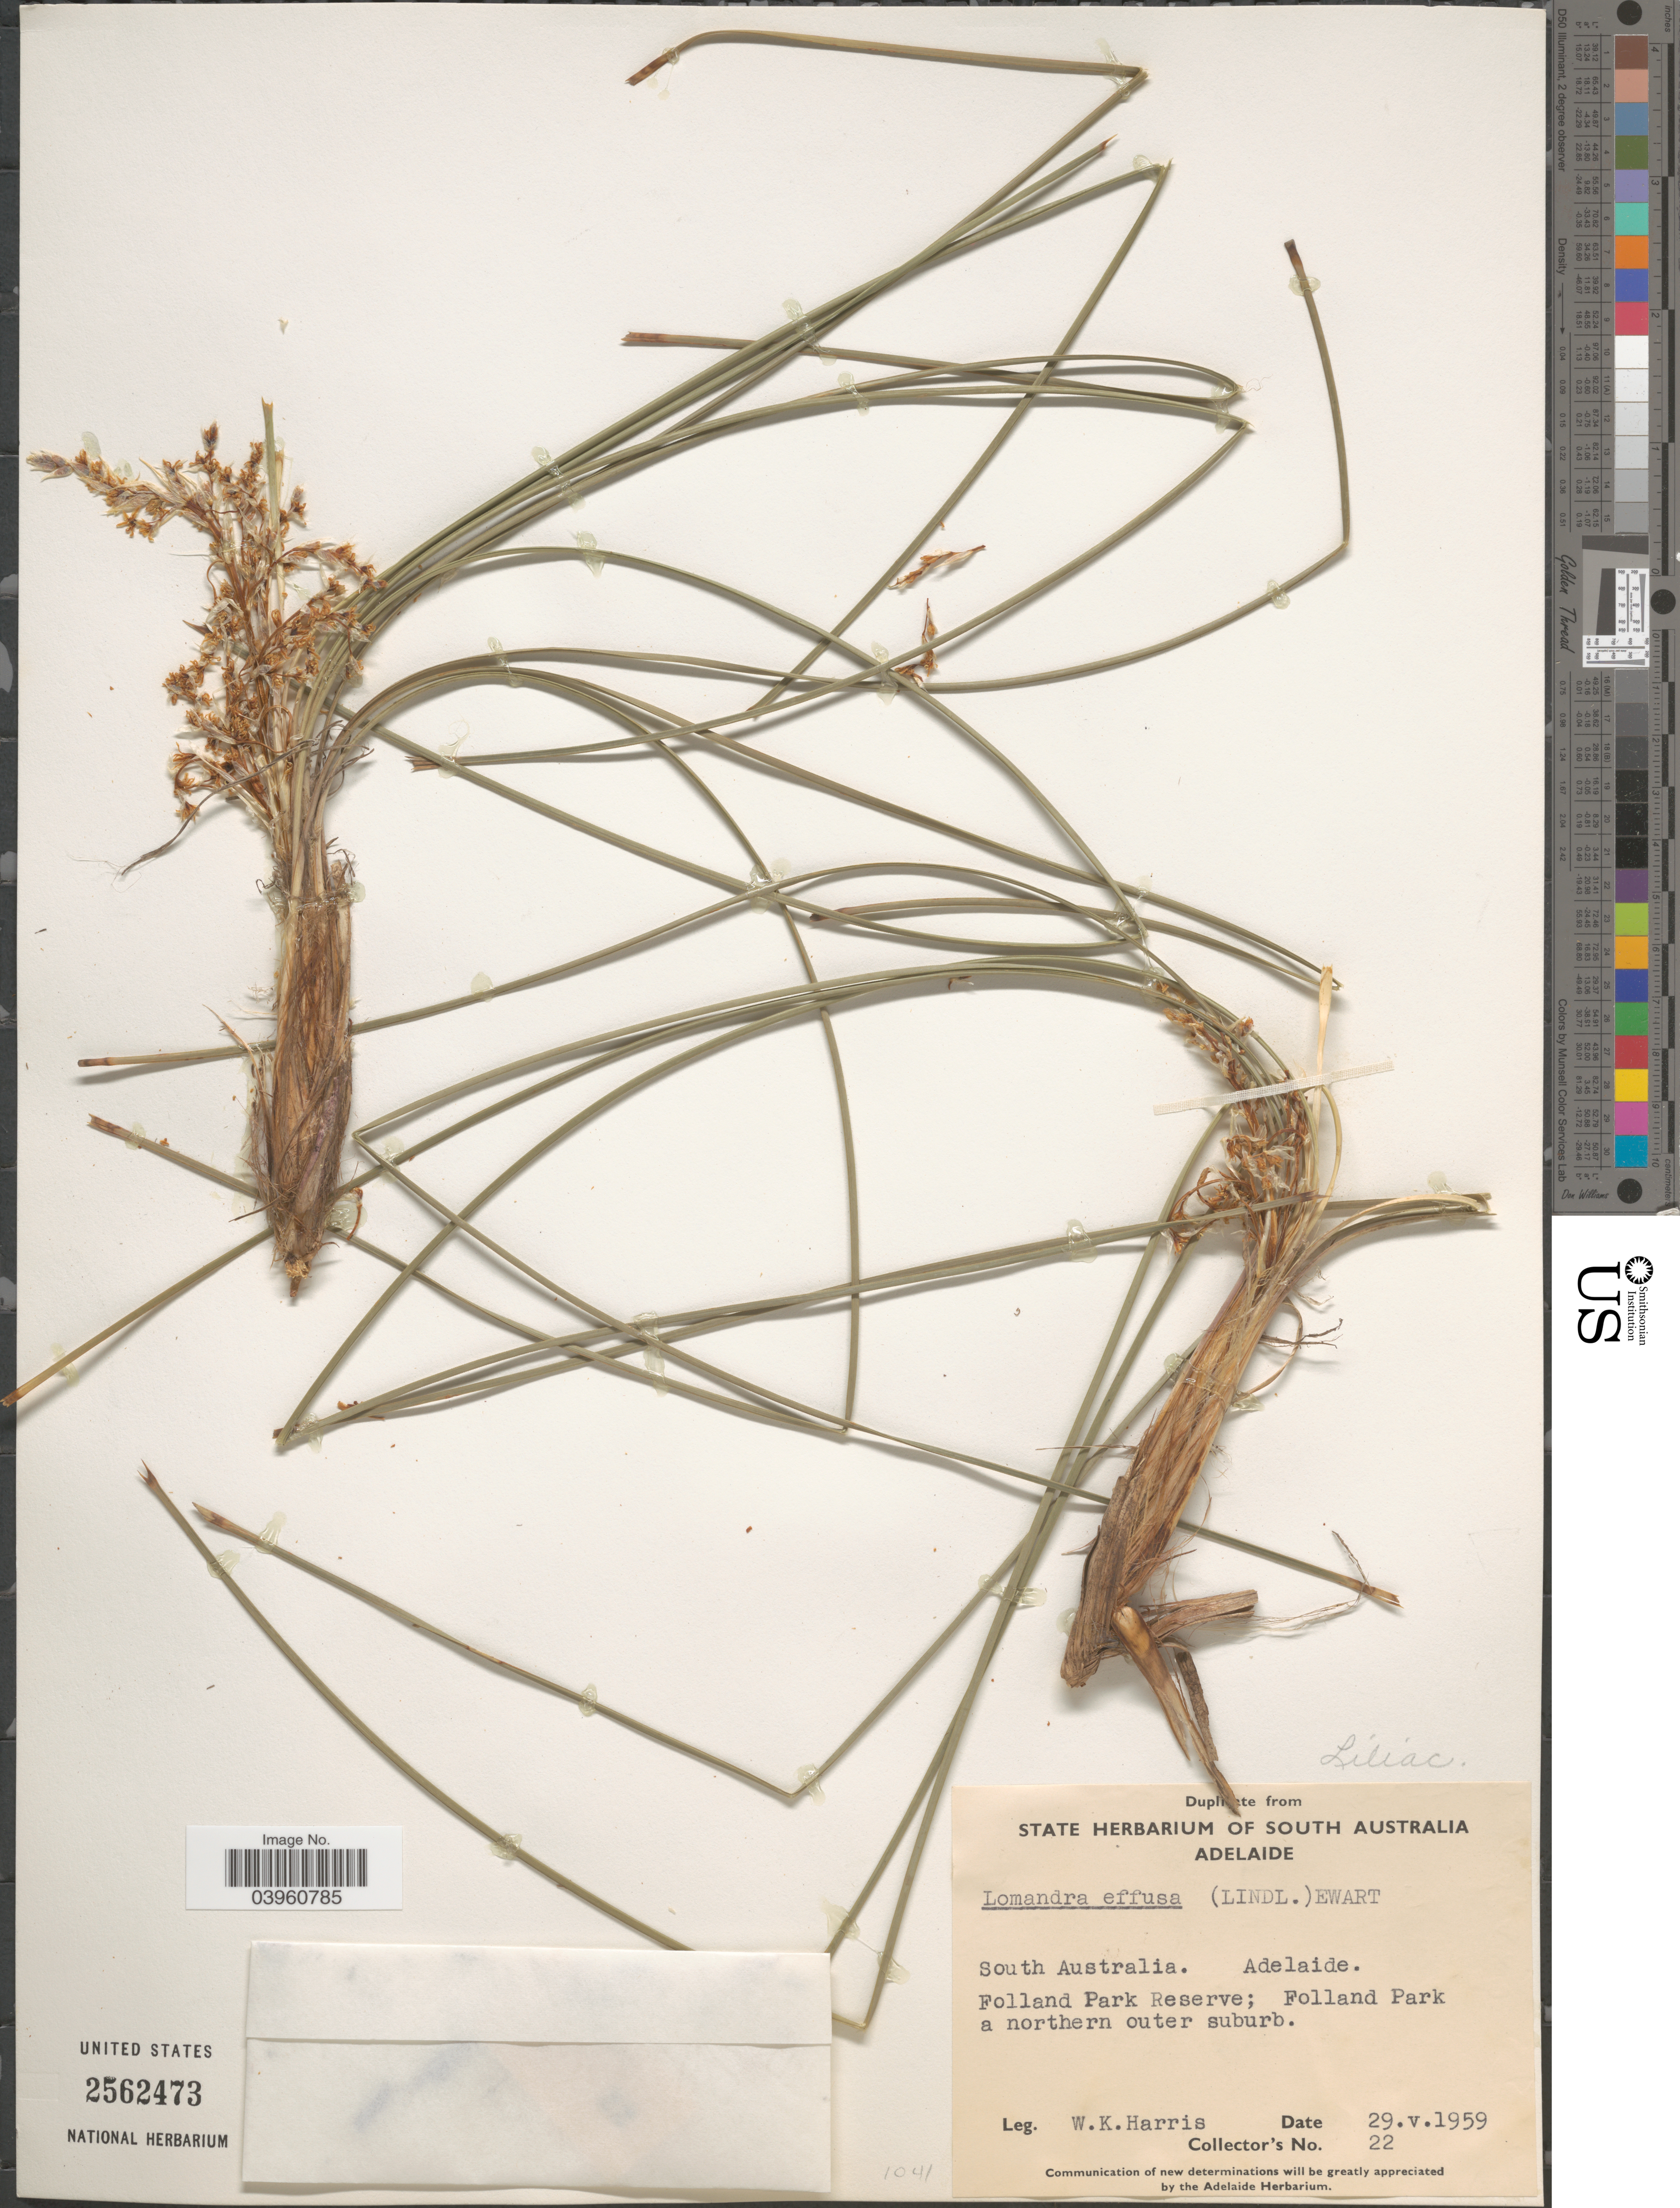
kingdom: Plantae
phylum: Tracheophyta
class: Liliopsida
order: Asparagales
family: Asparagaceae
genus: Lomandra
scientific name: Lomandra effusa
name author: (Benth.) Ewart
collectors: W. Harris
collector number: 22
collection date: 1959-05-29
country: Australia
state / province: South Australia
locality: Adelaide. Folland Park Reserve; Folland Park a northern outer suburb.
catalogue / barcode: US 2562473